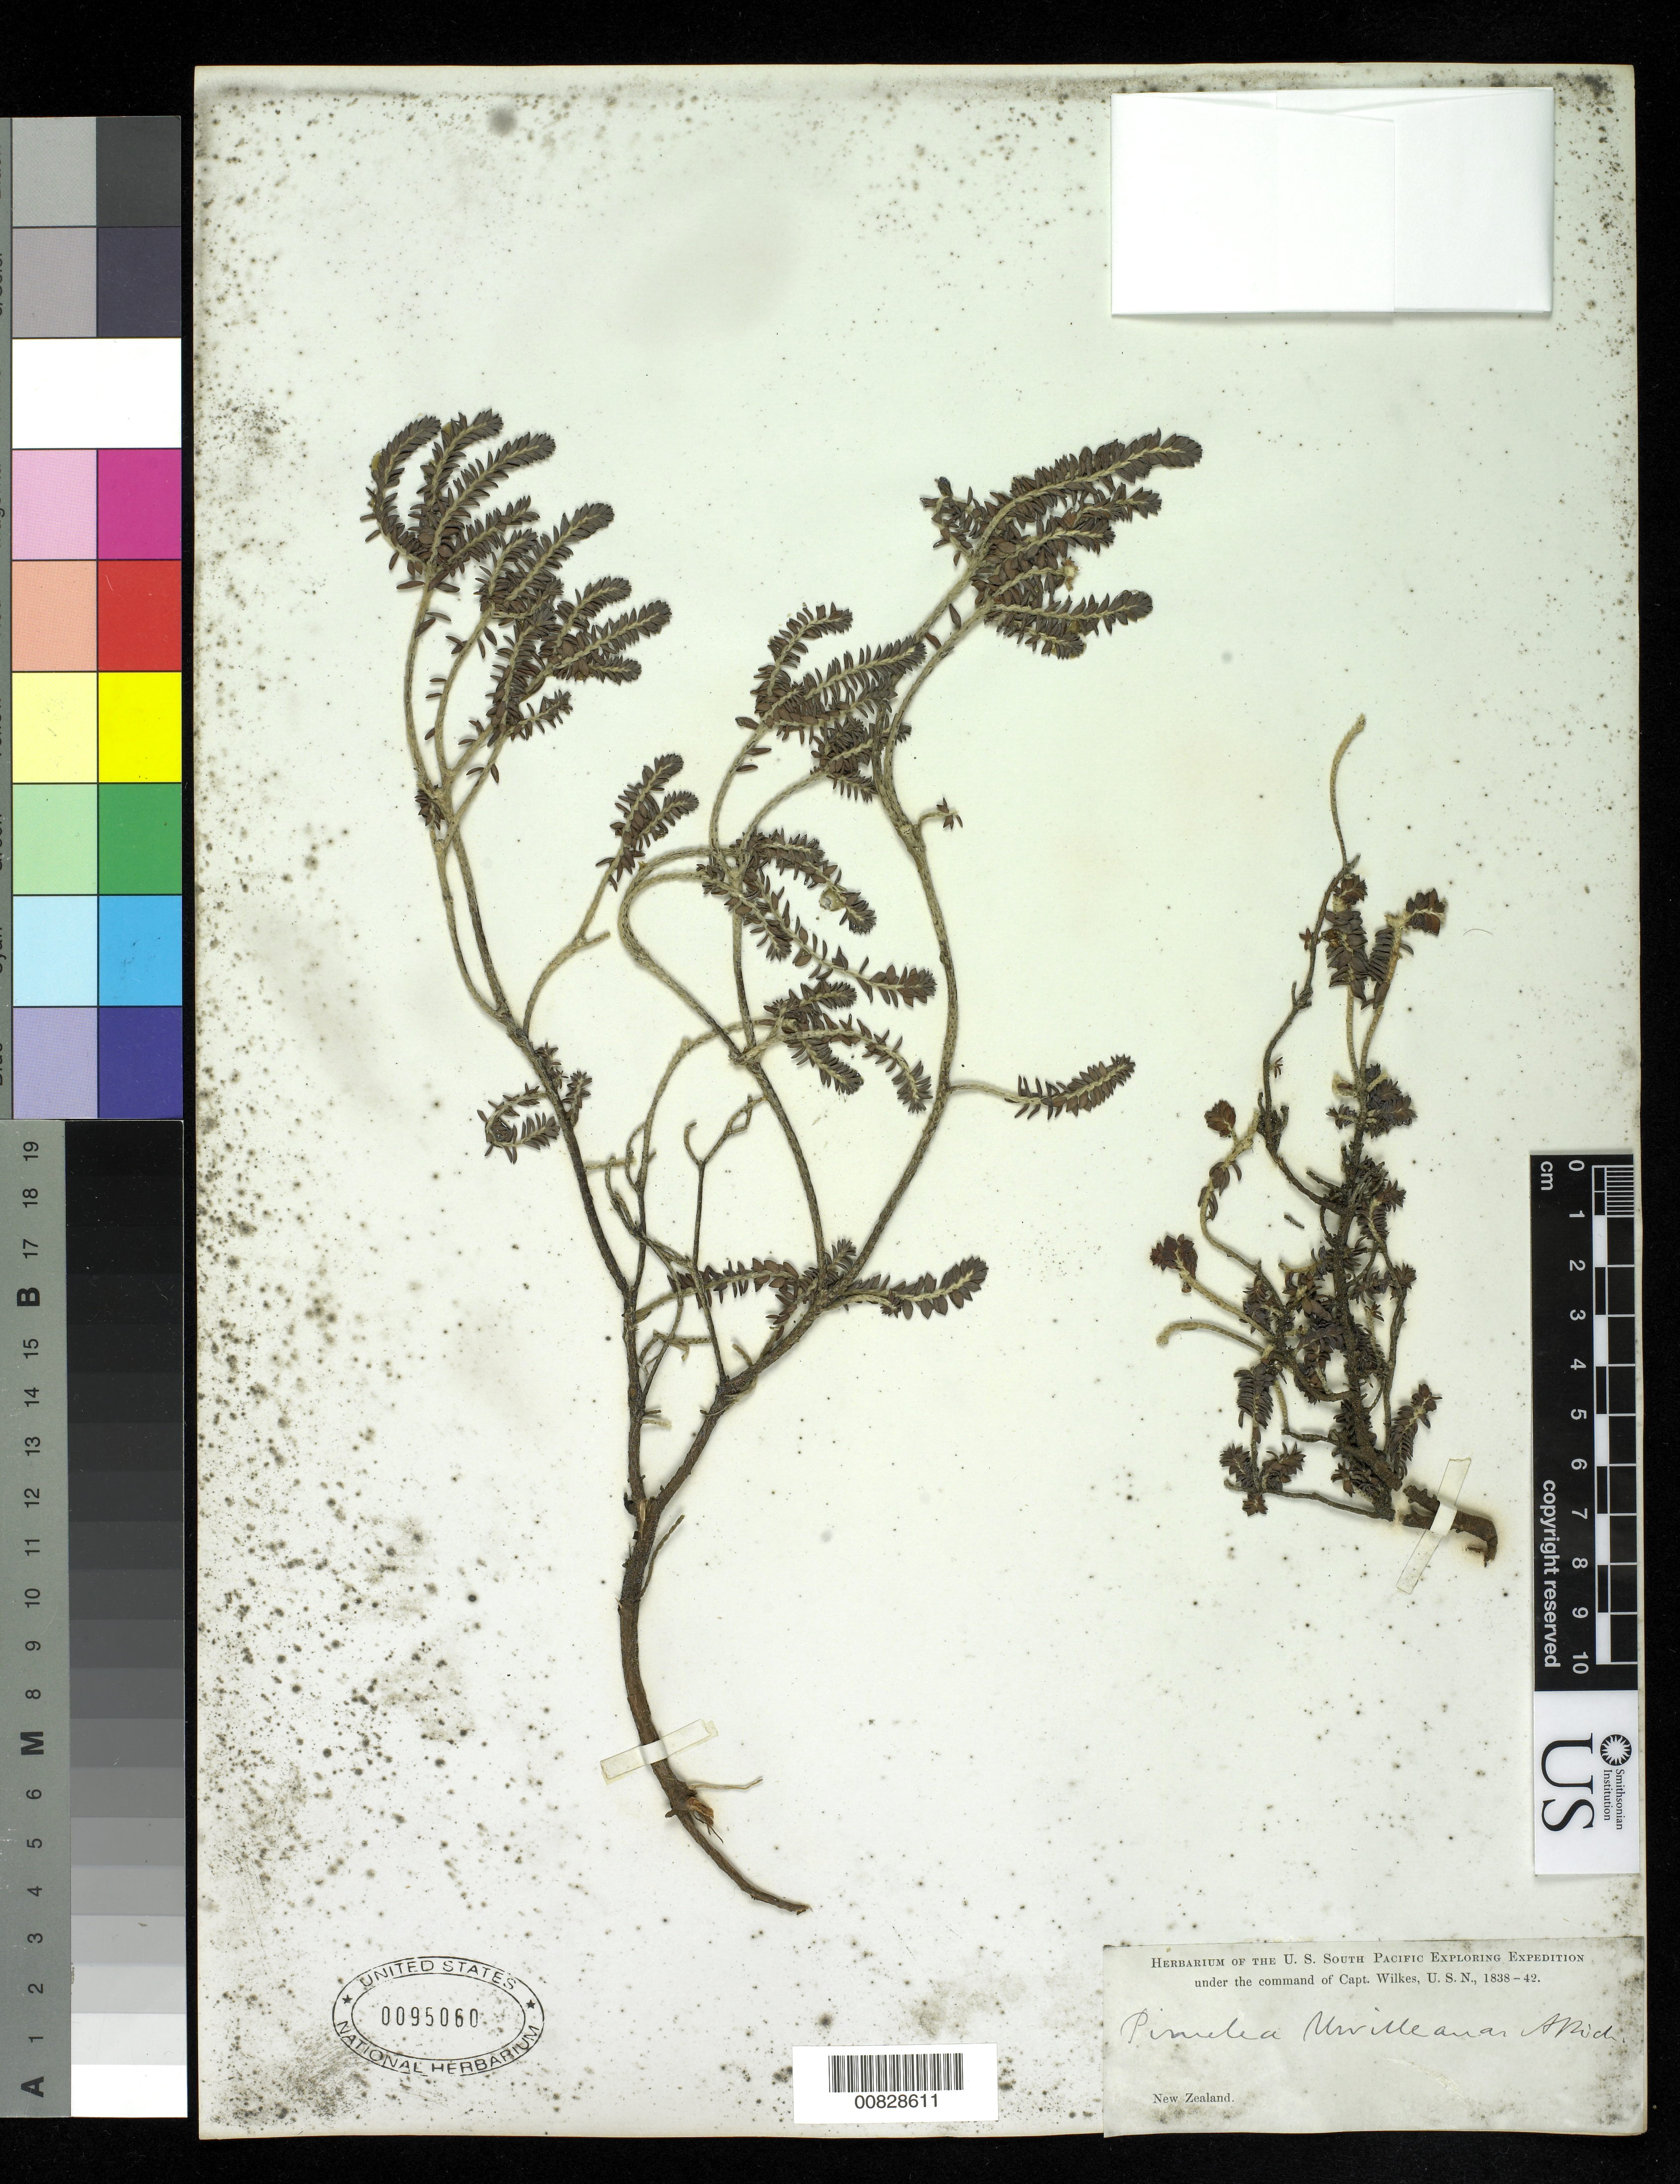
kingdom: Plantae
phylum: Tracheophyta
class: Magnoliopsida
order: Malvales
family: Thymelaeaceae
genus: Pimelea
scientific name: Pimelea urvilleana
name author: A. Rich.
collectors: Wilkes Explor. Exped.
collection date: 1838/1842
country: New Zealand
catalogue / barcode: US 95060